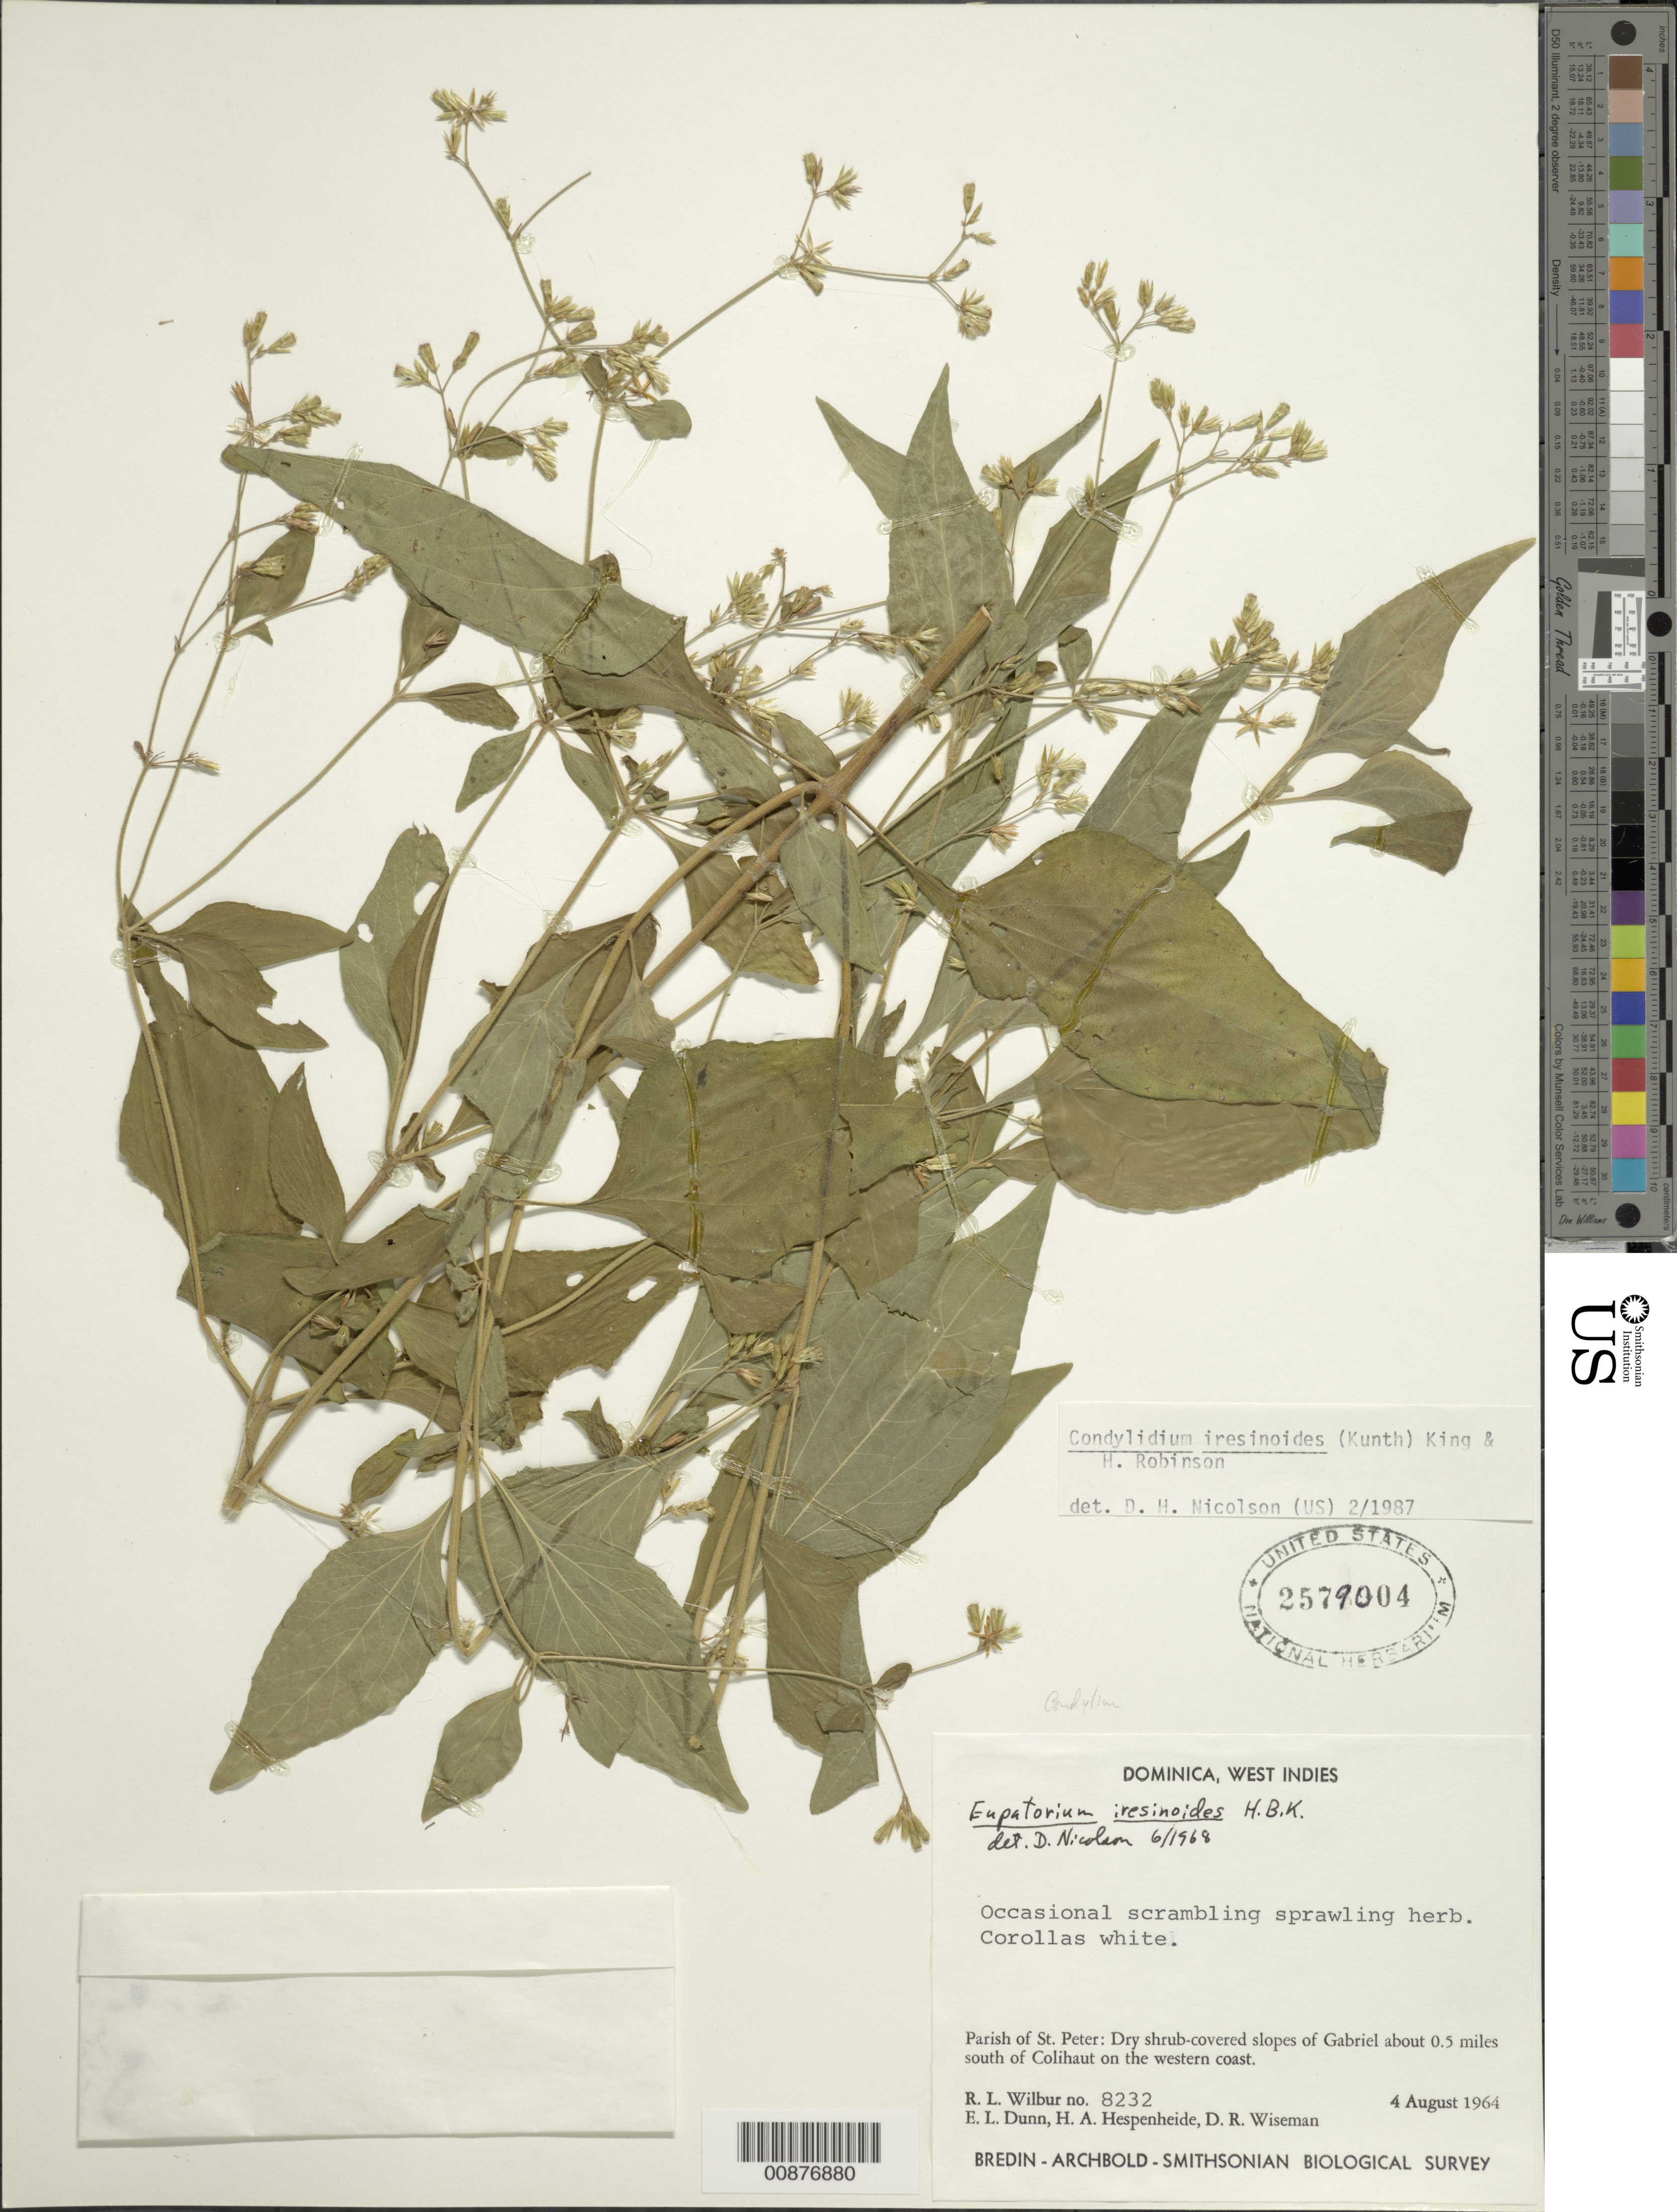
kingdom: Plantae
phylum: Tracheophyta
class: Magnoliopsida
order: Asterales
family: Asteraceae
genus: Condylidium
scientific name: Condylidium iresinoides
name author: (Kunth) R.M. King & H. Rob.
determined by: Nicolson, Dan H.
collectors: R. L. Wilbur, E. Dunn, H. A. Hespenheide & D. R. Wiseman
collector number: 8232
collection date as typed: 04 Aug 1964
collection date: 1964-08-04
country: Dominica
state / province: St. Peter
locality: Slopes of Gabriel, about 0.5 miles south of Colihaut on the western coast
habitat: Dry shrub-coverd slopes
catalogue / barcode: US 2579004